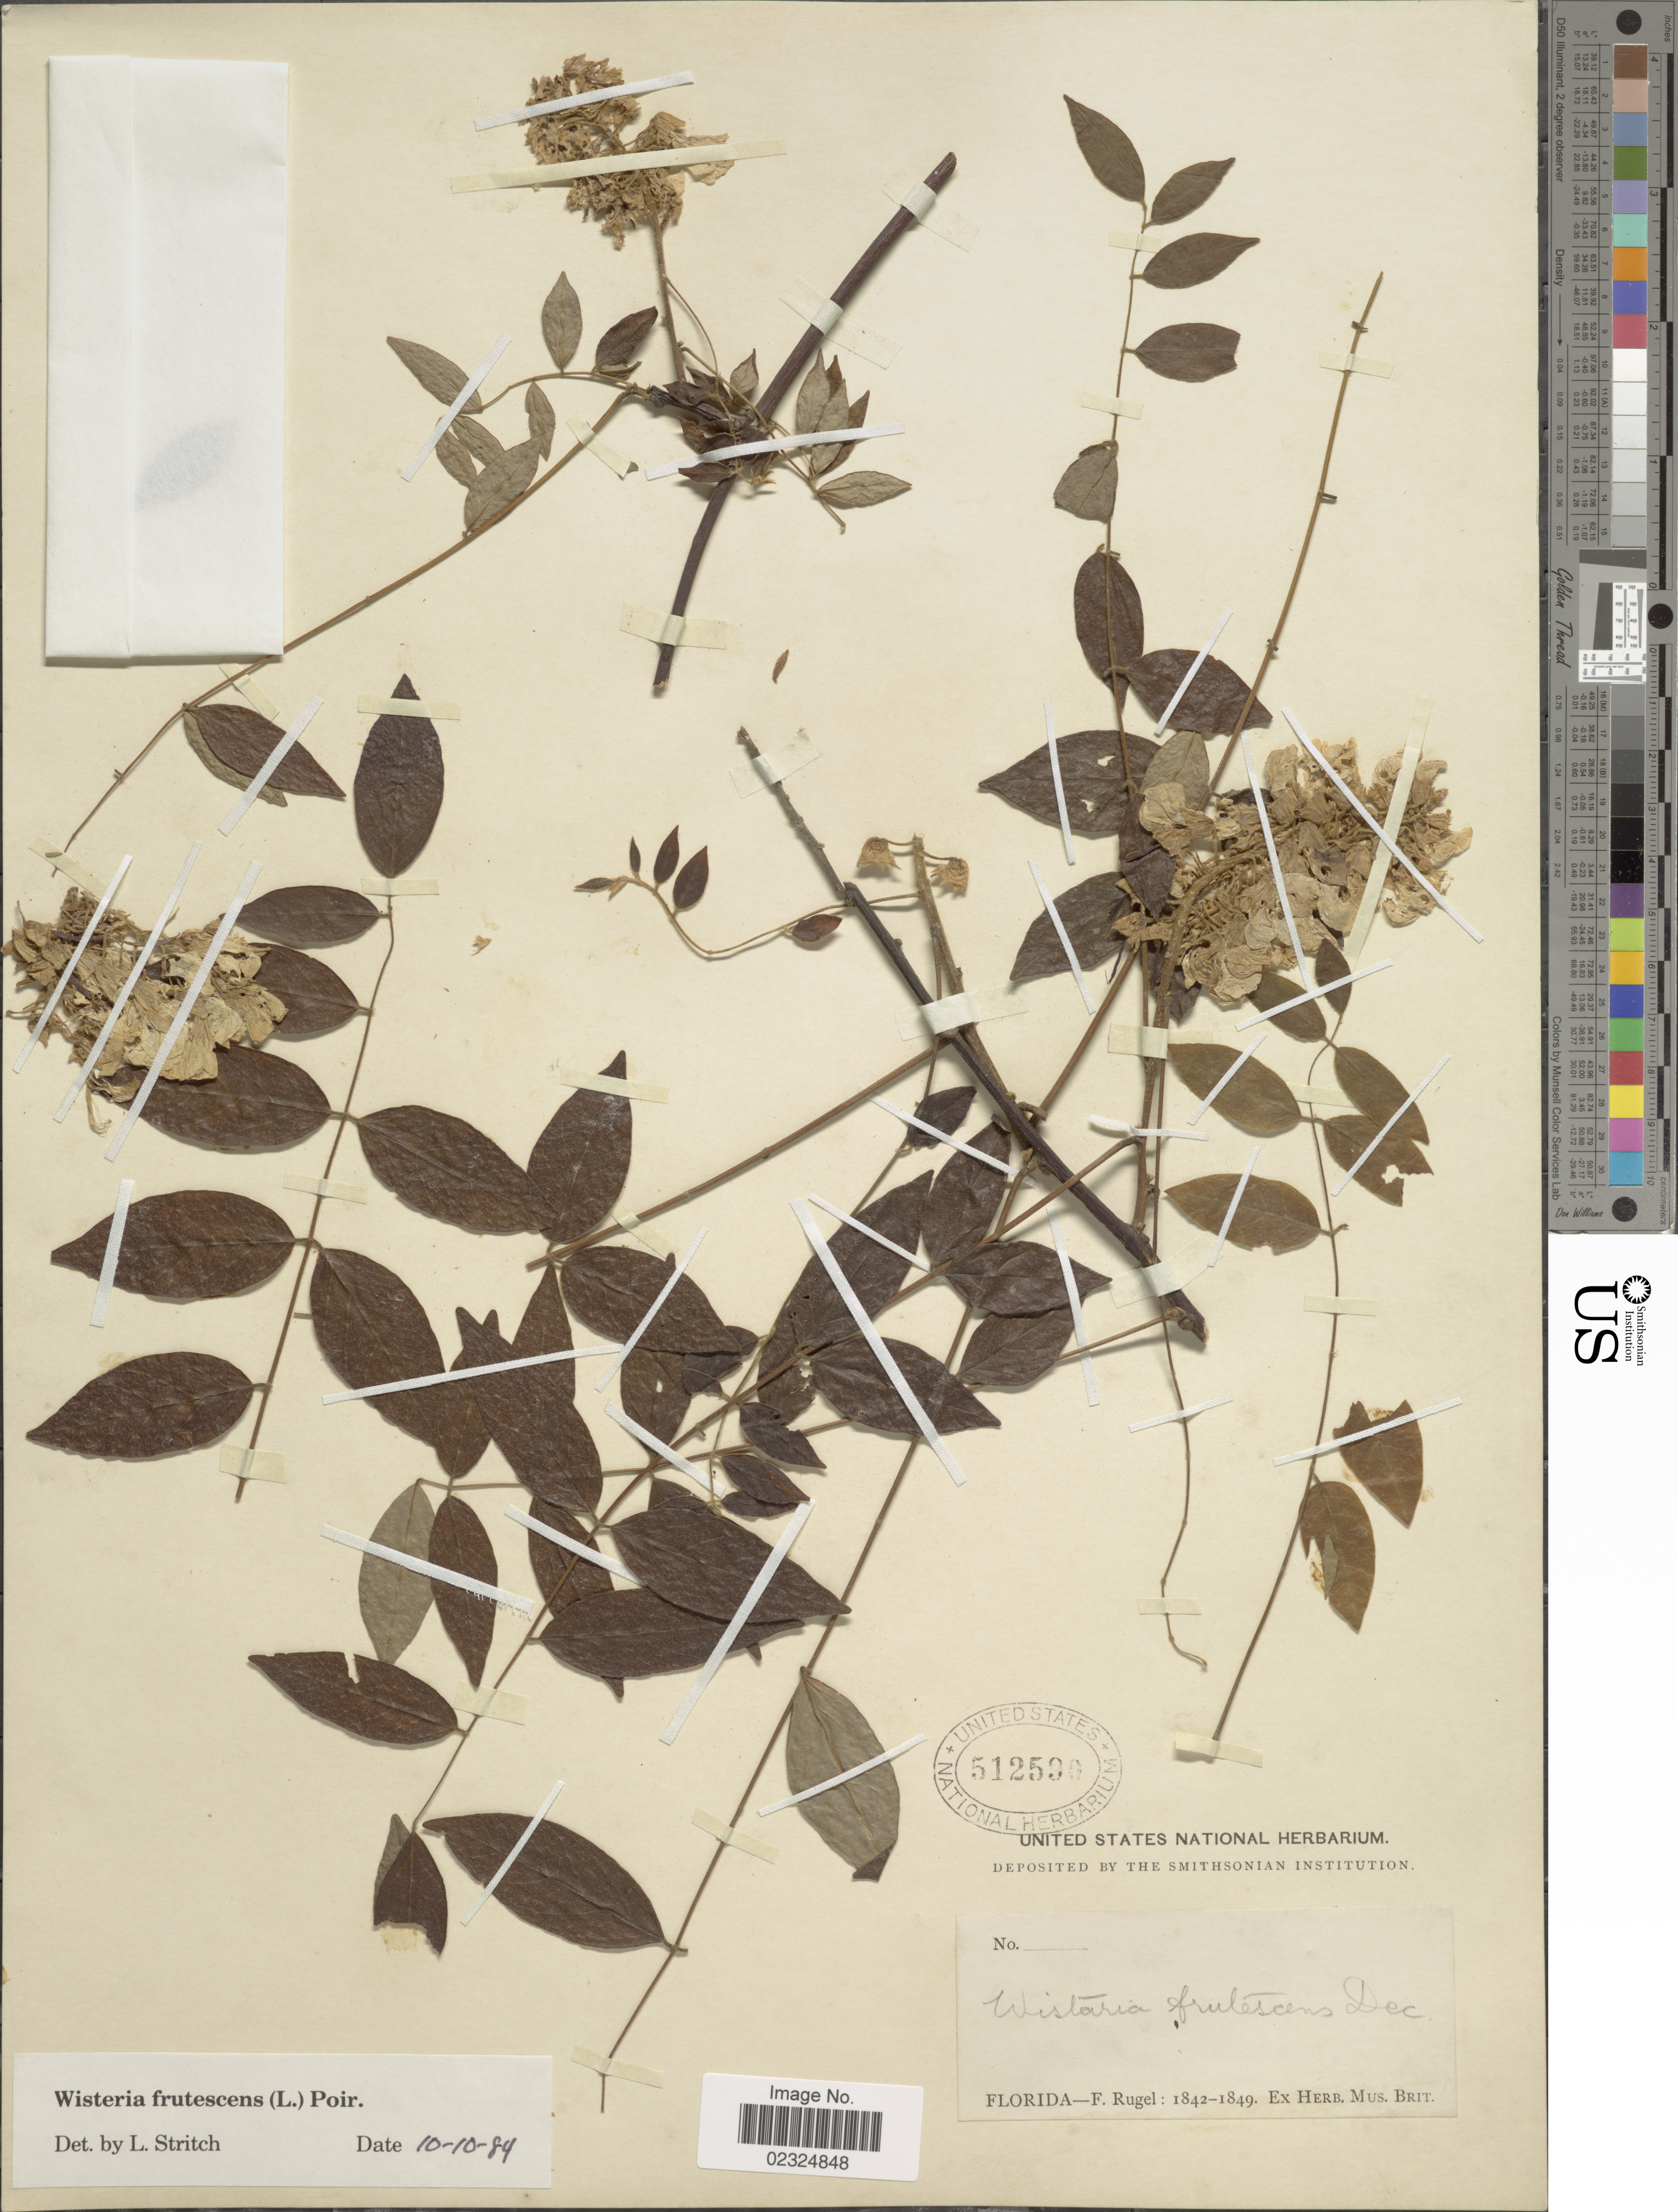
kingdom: Plantae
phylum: Tracheophyta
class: Magnoliopsida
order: Fabales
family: Fabaceae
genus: Wisteria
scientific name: Wisteria frutescens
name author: (L.) Poir.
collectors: F. Rugel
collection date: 1842/1849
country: United States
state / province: Florida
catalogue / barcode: US 512590